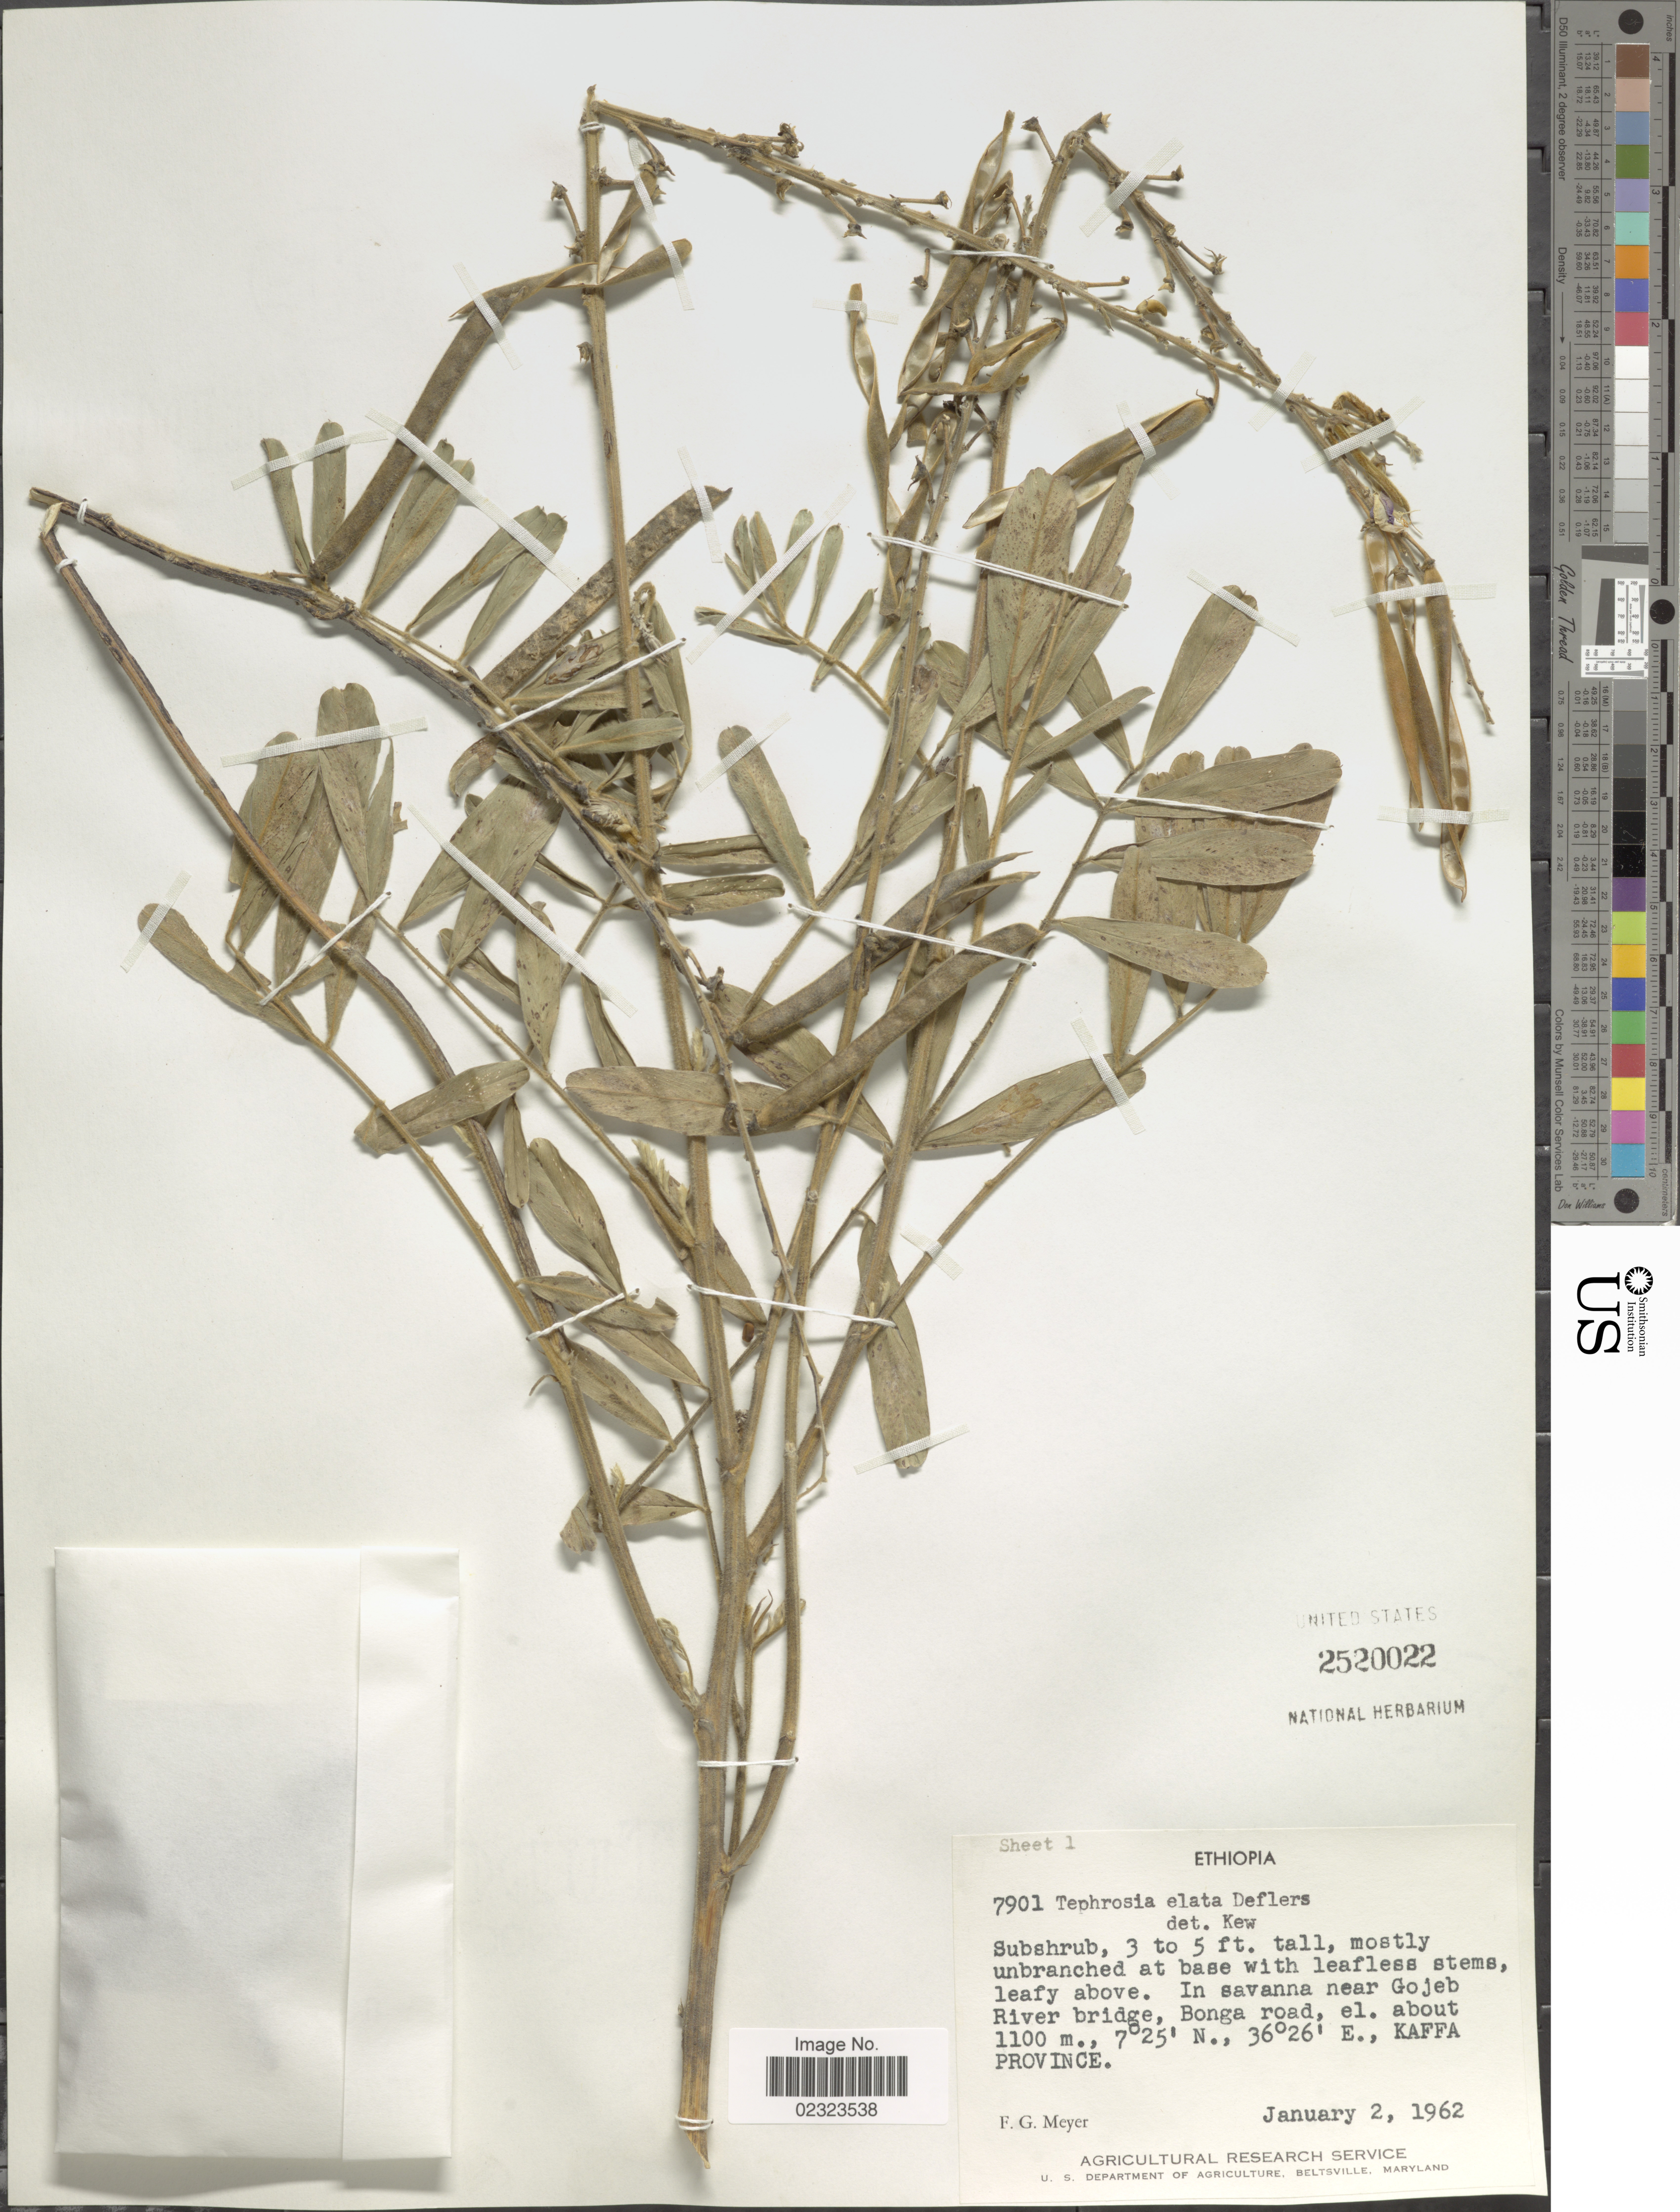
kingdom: Plantae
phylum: Tracheophyta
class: Magnoliopsida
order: Fabales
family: Fabaceae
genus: Tephrosia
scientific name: Tephrosia elata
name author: Deflers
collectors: F. G. Meyer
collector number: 7901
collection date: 1962-01-02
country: Ethiopia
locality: In savanna near Gojeb River bridge, Bonga road, Kaffa Province.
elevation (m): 1100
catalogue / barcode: US 2520022